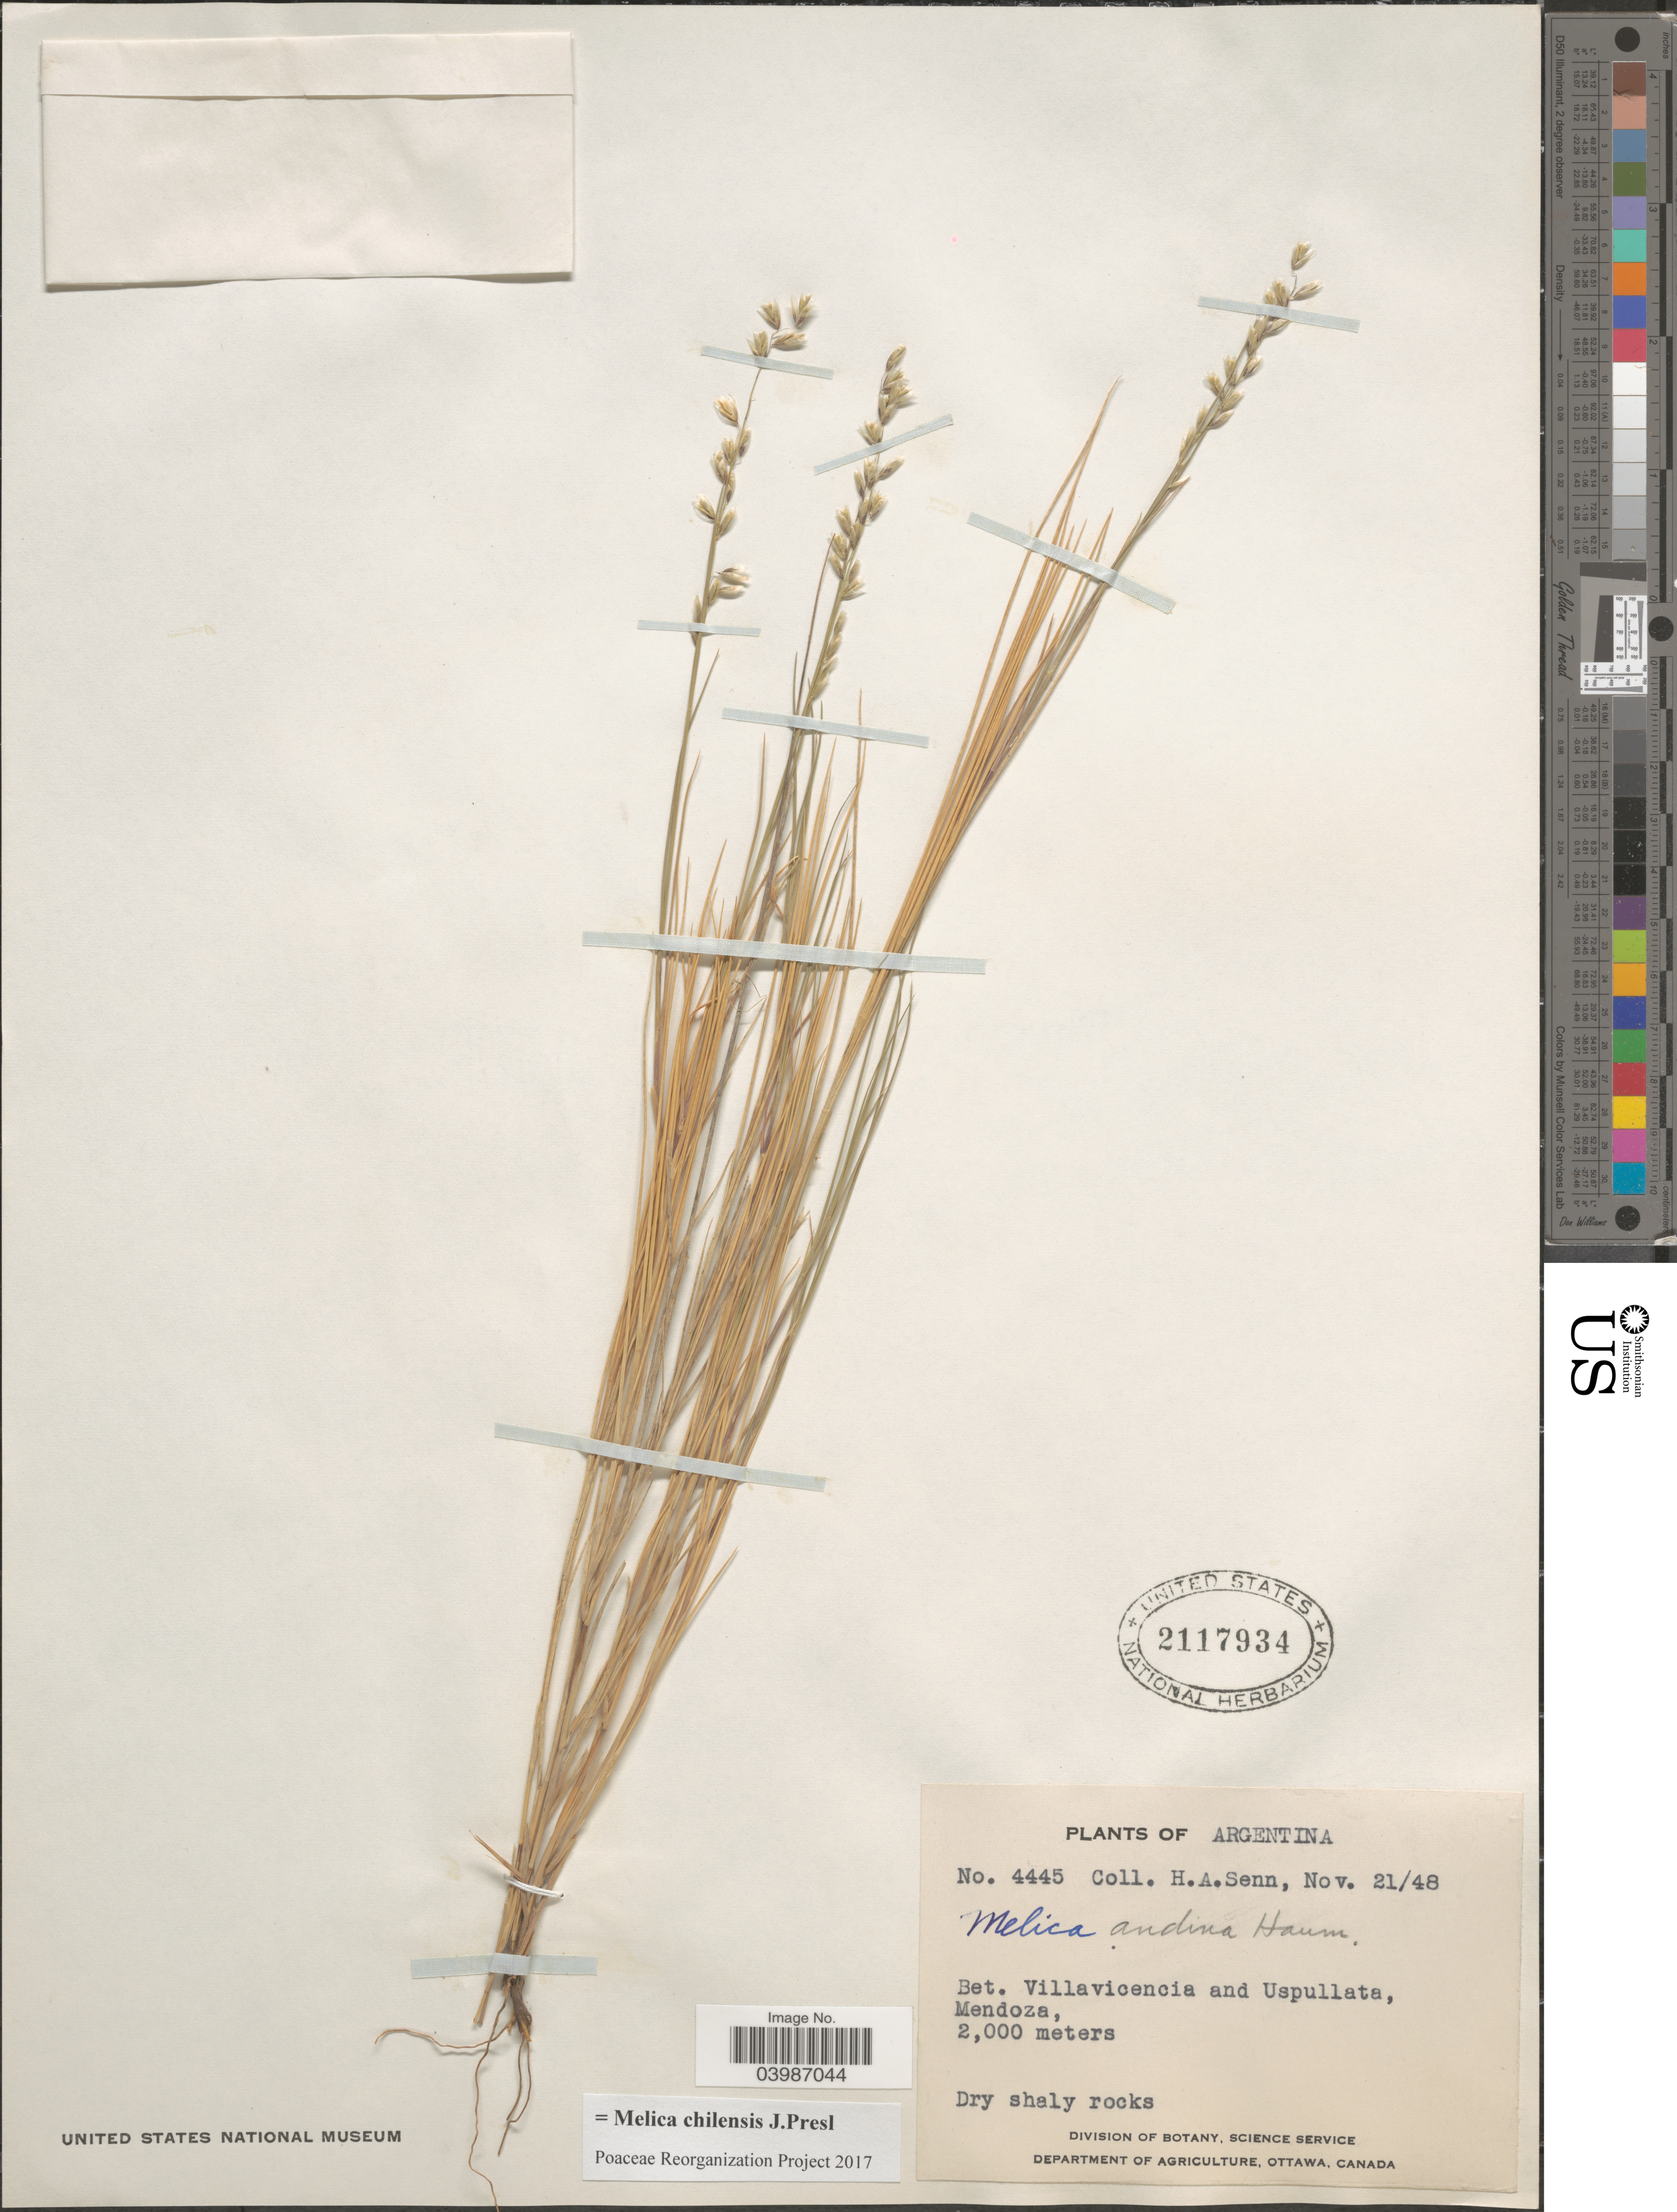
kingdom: Plantae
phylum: Tracheophyta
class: Liliopsida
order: Poales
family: Poaceae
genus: Melica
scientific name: Melica chilensis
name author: J. Presl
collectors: H. Senn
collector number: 4445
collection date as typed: Transcribed d/m/y: 21/11/48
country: Argentina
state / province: Mendoza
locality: Bet. Villavicencia and Uspullata.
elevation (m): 2000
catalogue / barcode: US 2117934